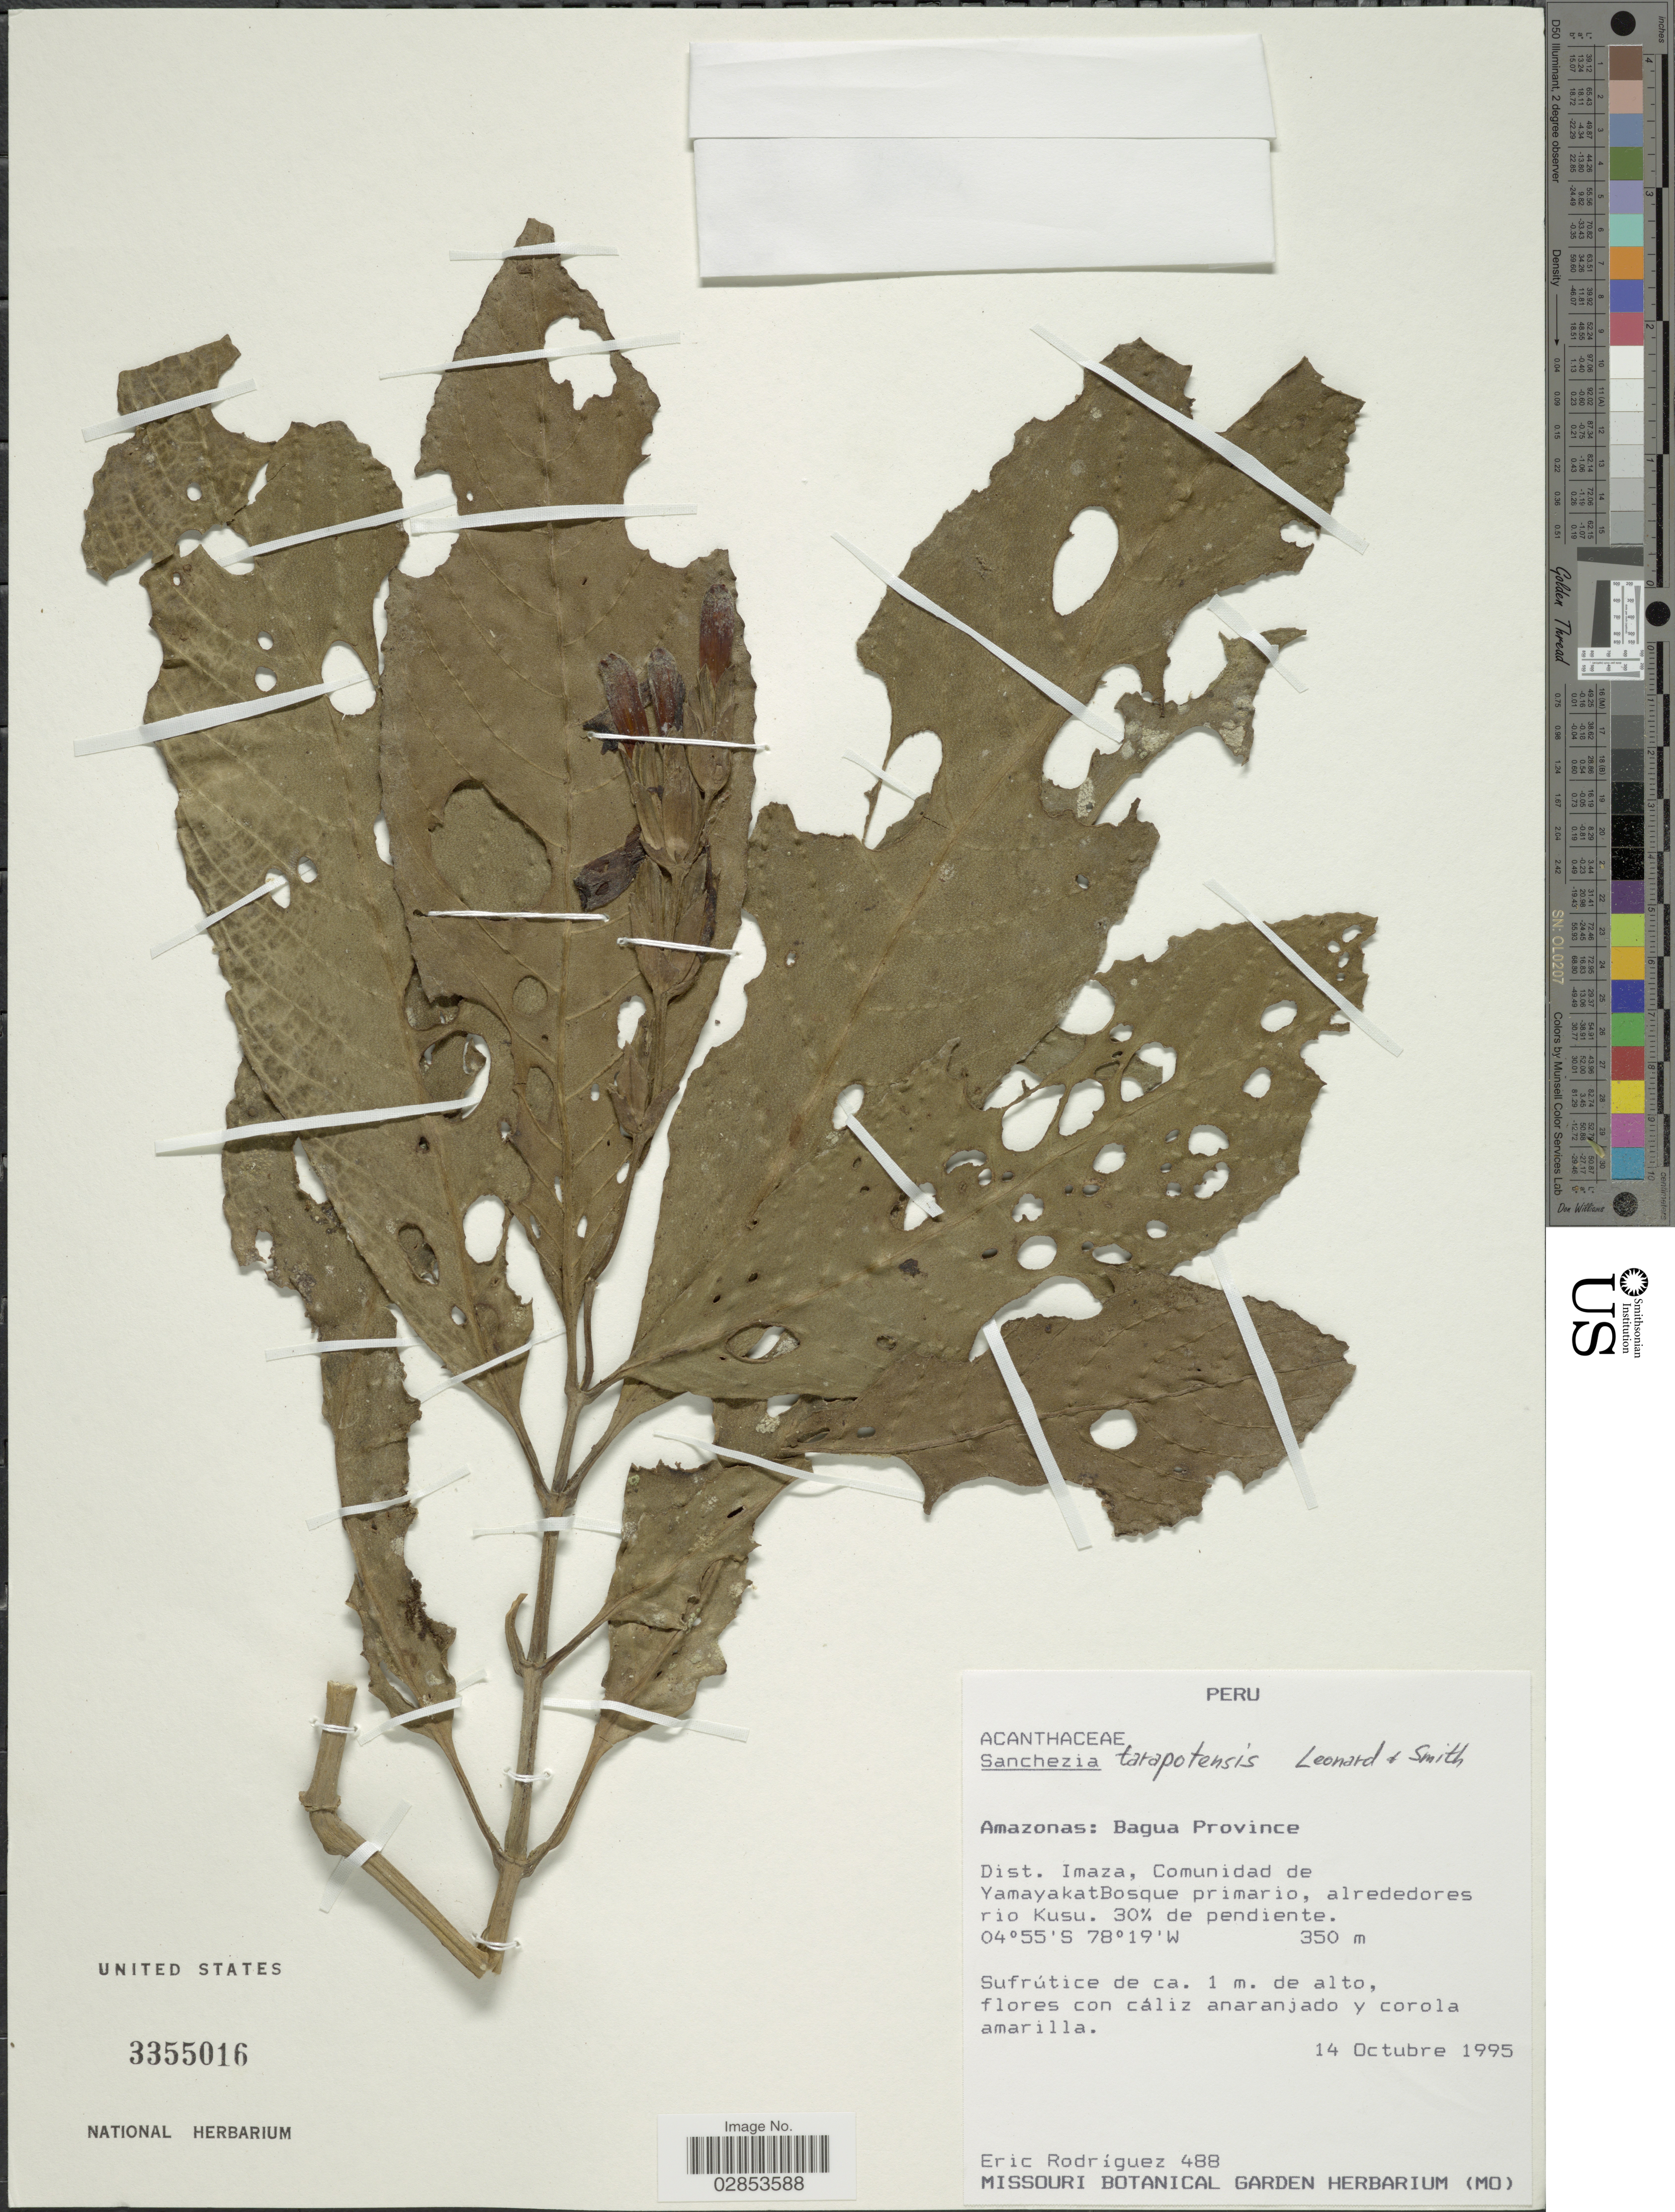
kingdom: Plantae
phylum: Tracheophyta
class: Magnoliopsida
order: Lamiales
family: Acanthaceae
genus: Sanchezia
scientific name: Sanchezia tarapotensis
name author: Leonard & L.B. Sm.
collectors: E. Rodriguez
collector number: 488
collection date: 1995-10-14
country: Peru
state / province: Amazonas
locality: Bagua Province. Dist. Imaza, Comunidad de YamayakatBosque primario, alrededores rio Kusu.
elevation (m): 350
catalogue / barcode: US 3355016